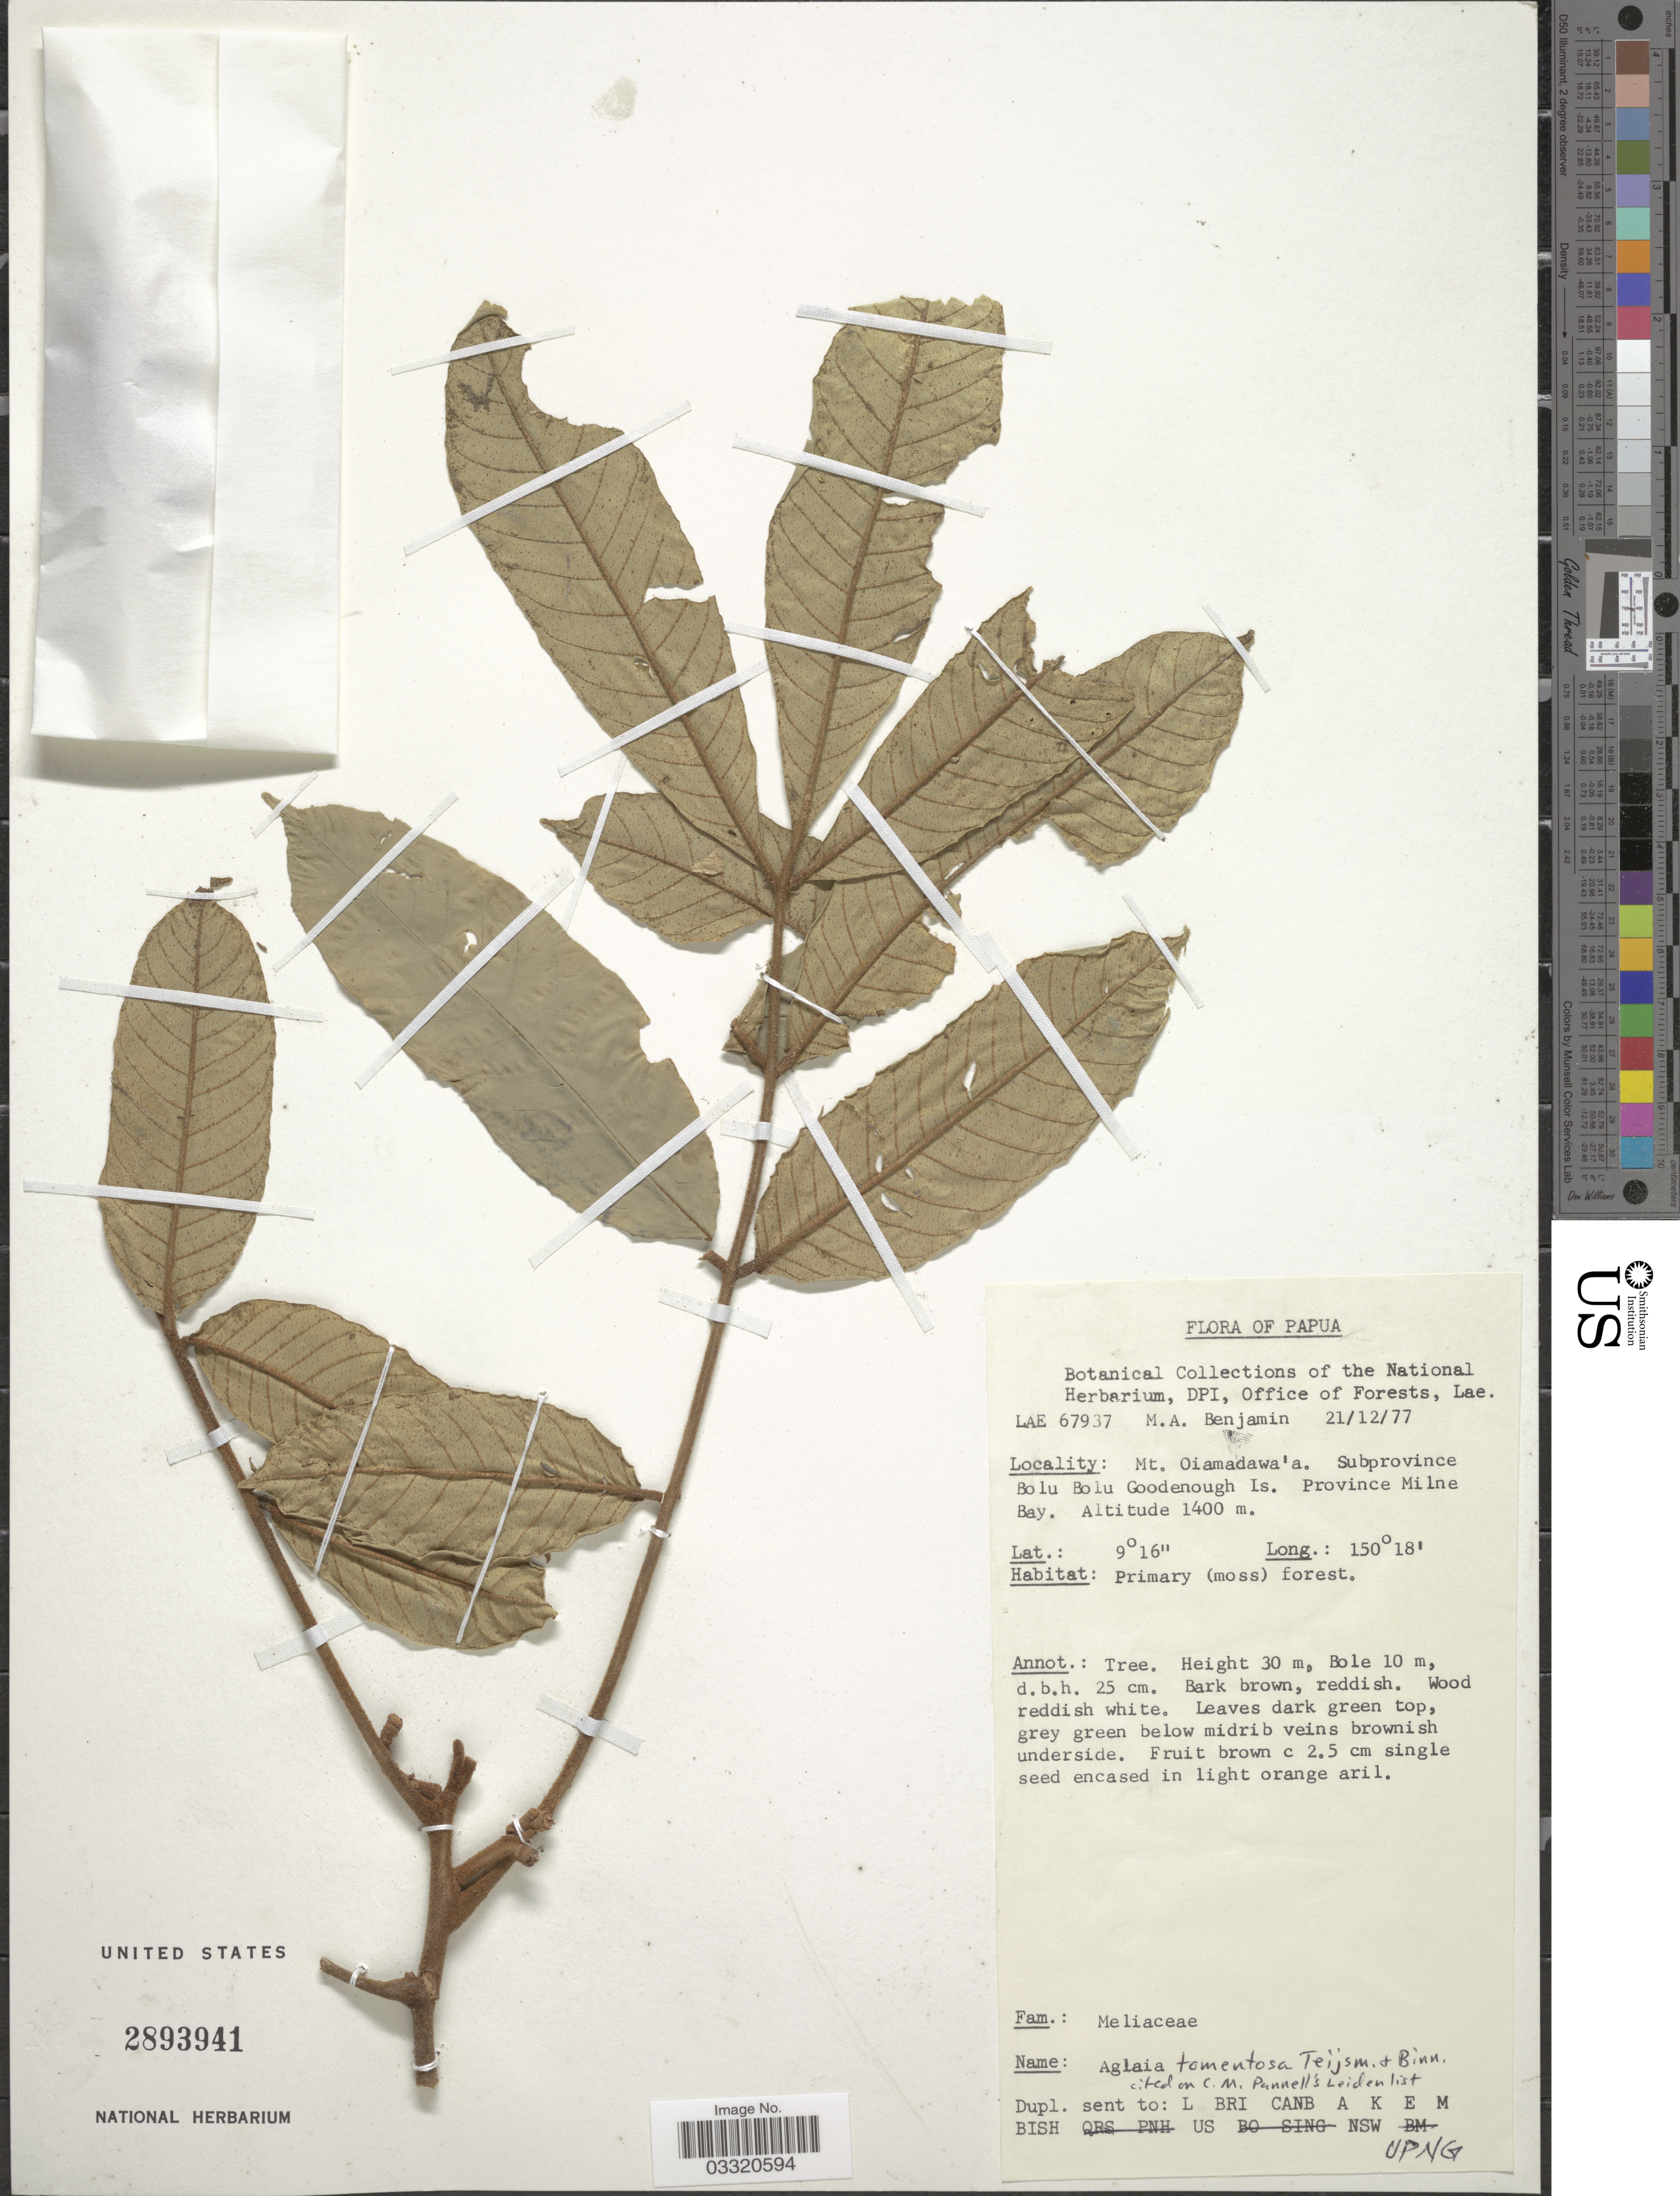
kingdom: Plantae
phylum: Tracheophyta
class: Magnoliopsida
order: Sapindales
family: Meliaceae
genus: Aglaia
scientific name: Aglaia tomentosa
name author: Teijsm. & Binn.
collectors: M. Benjamin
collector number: LAE 67937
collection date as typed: Transcribed d/m/y: 21/12/77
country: Papua New Guinea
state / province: Milne Bay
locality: Papua. Mt. Oiamadawa'a. Subprovince Bolu Bolu Goodenough Is.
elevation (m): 1400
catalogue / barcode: US 2893941